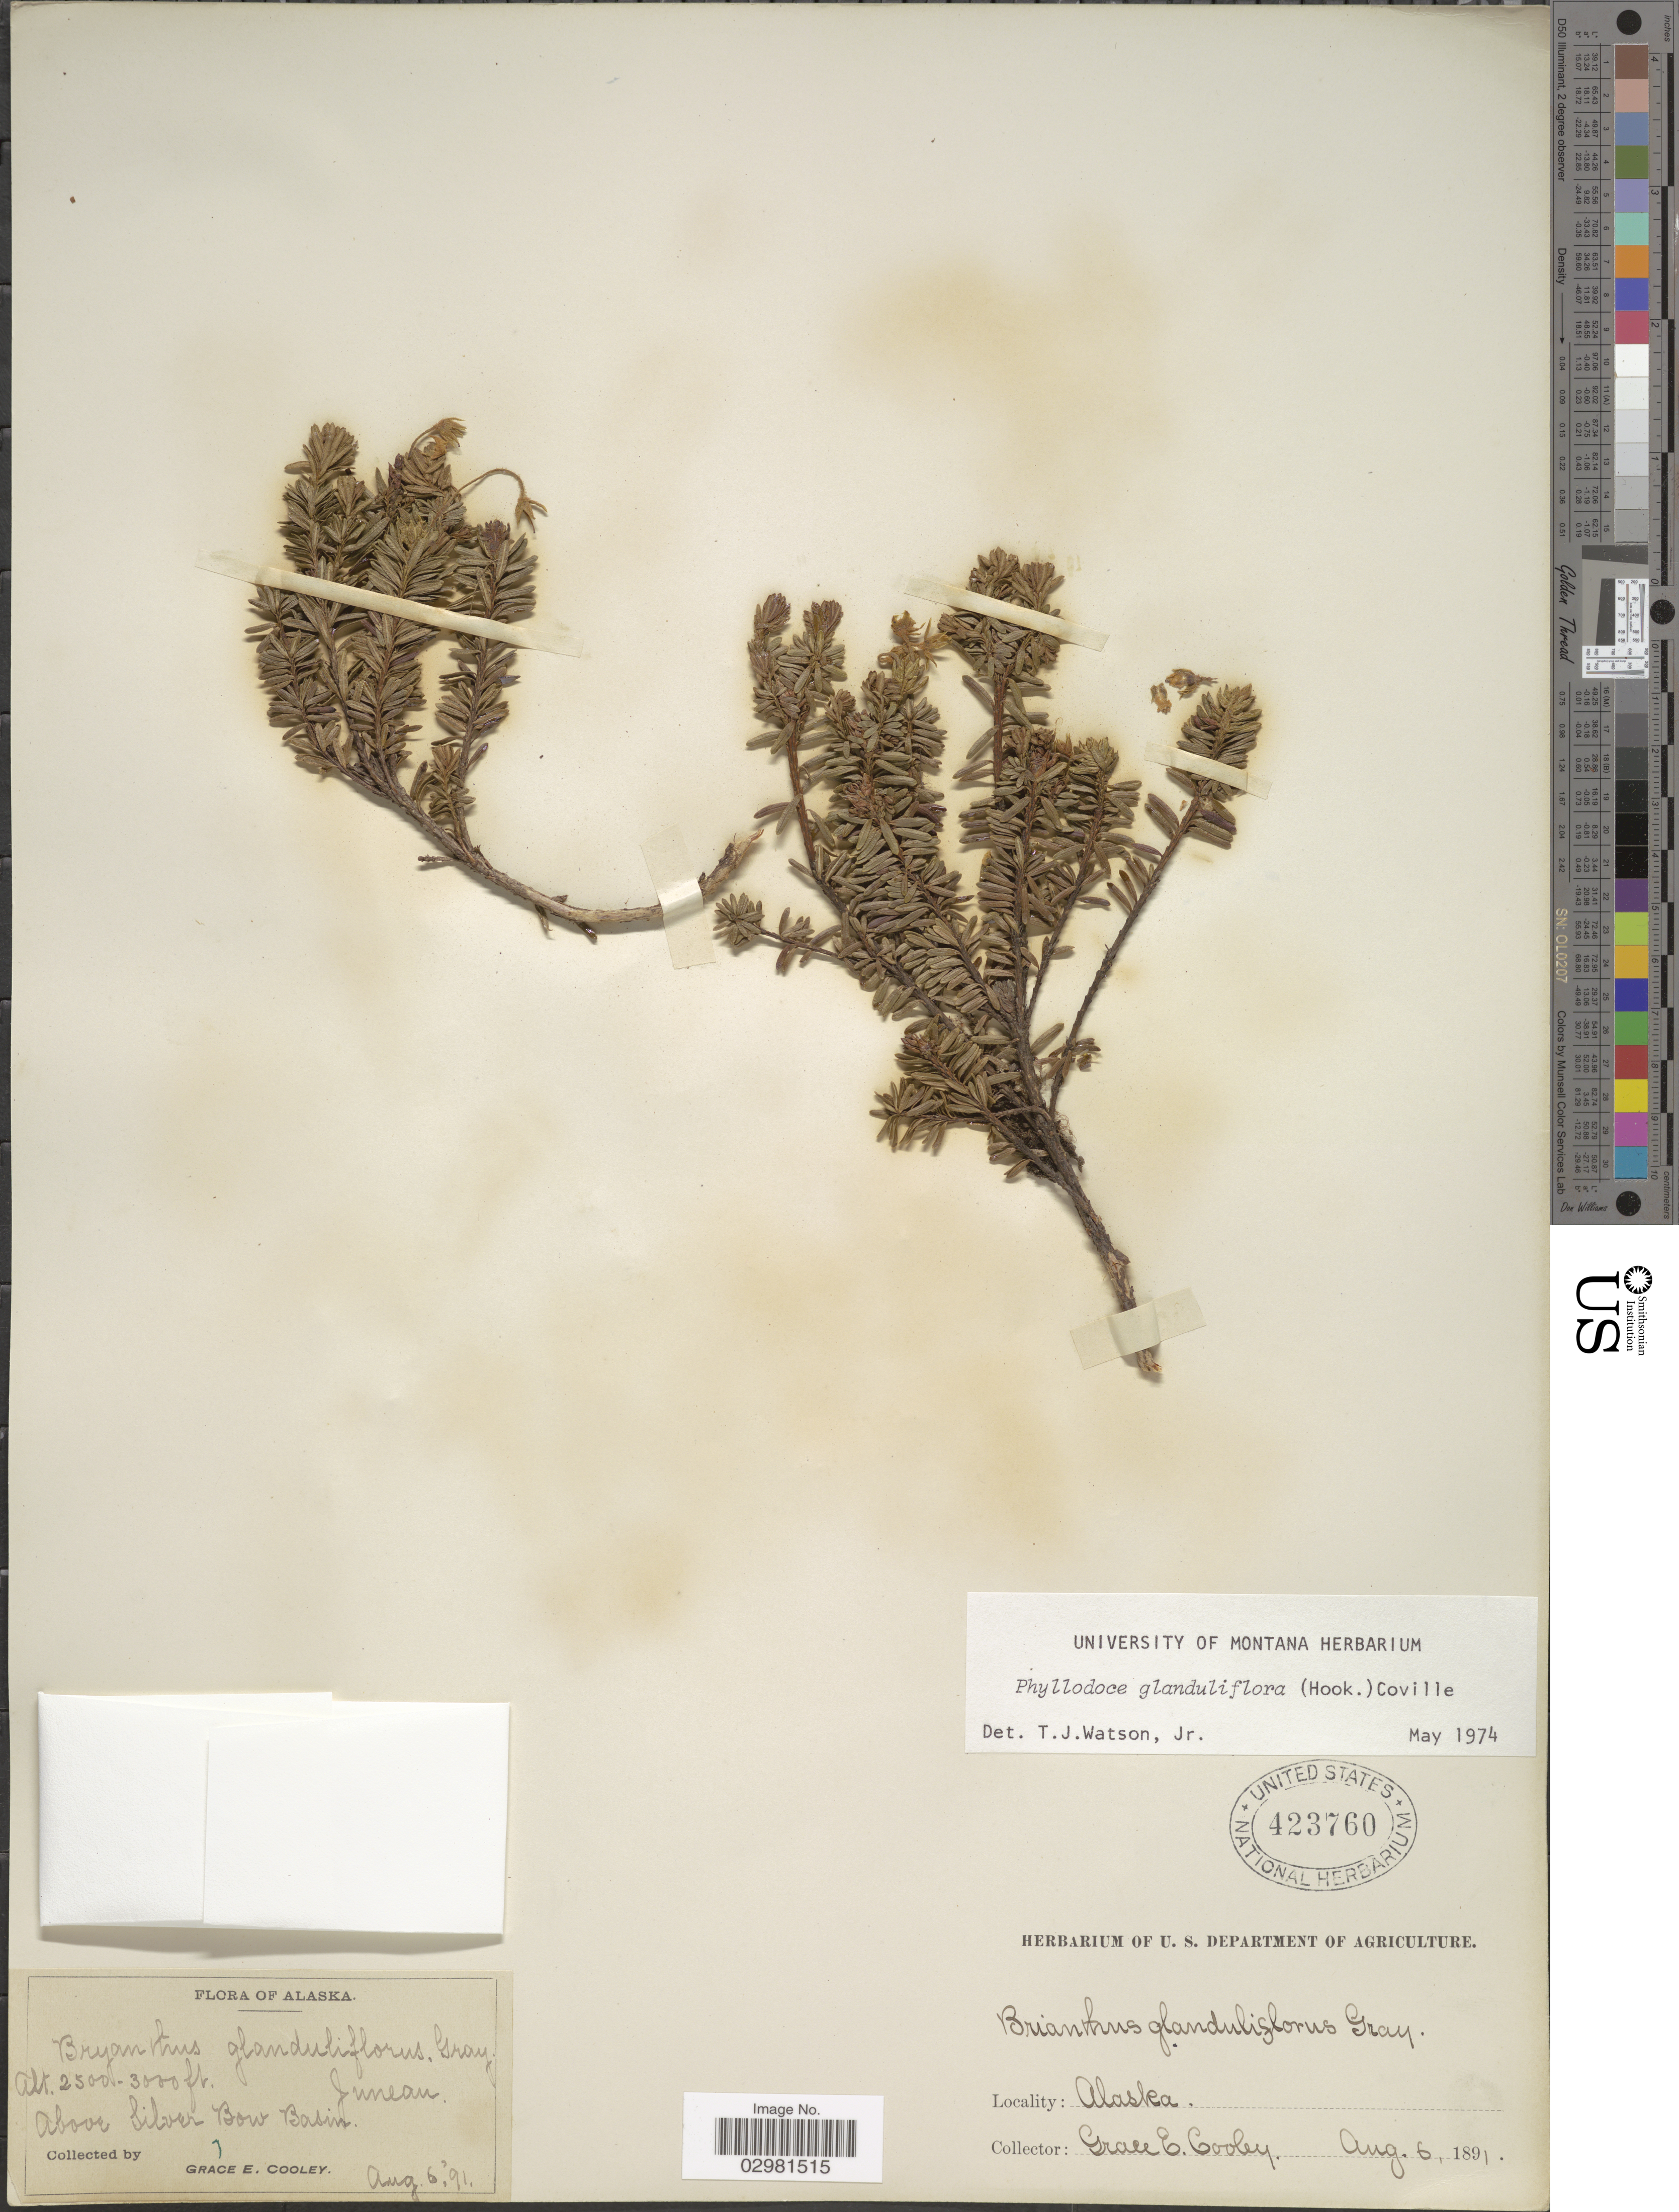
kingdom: Plantae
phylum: Tracheophyta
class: Magnoliopsida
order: Ericales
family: Ericaceae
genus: Phyllodoce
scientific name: Phyllodoce glanduliflora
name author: (Hook.) Coville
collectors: G. E. Cooley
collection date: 1891-08-06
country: United States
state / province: Alaska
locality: Above Silver Bow Basin, Juneau.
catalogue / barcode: US 423760